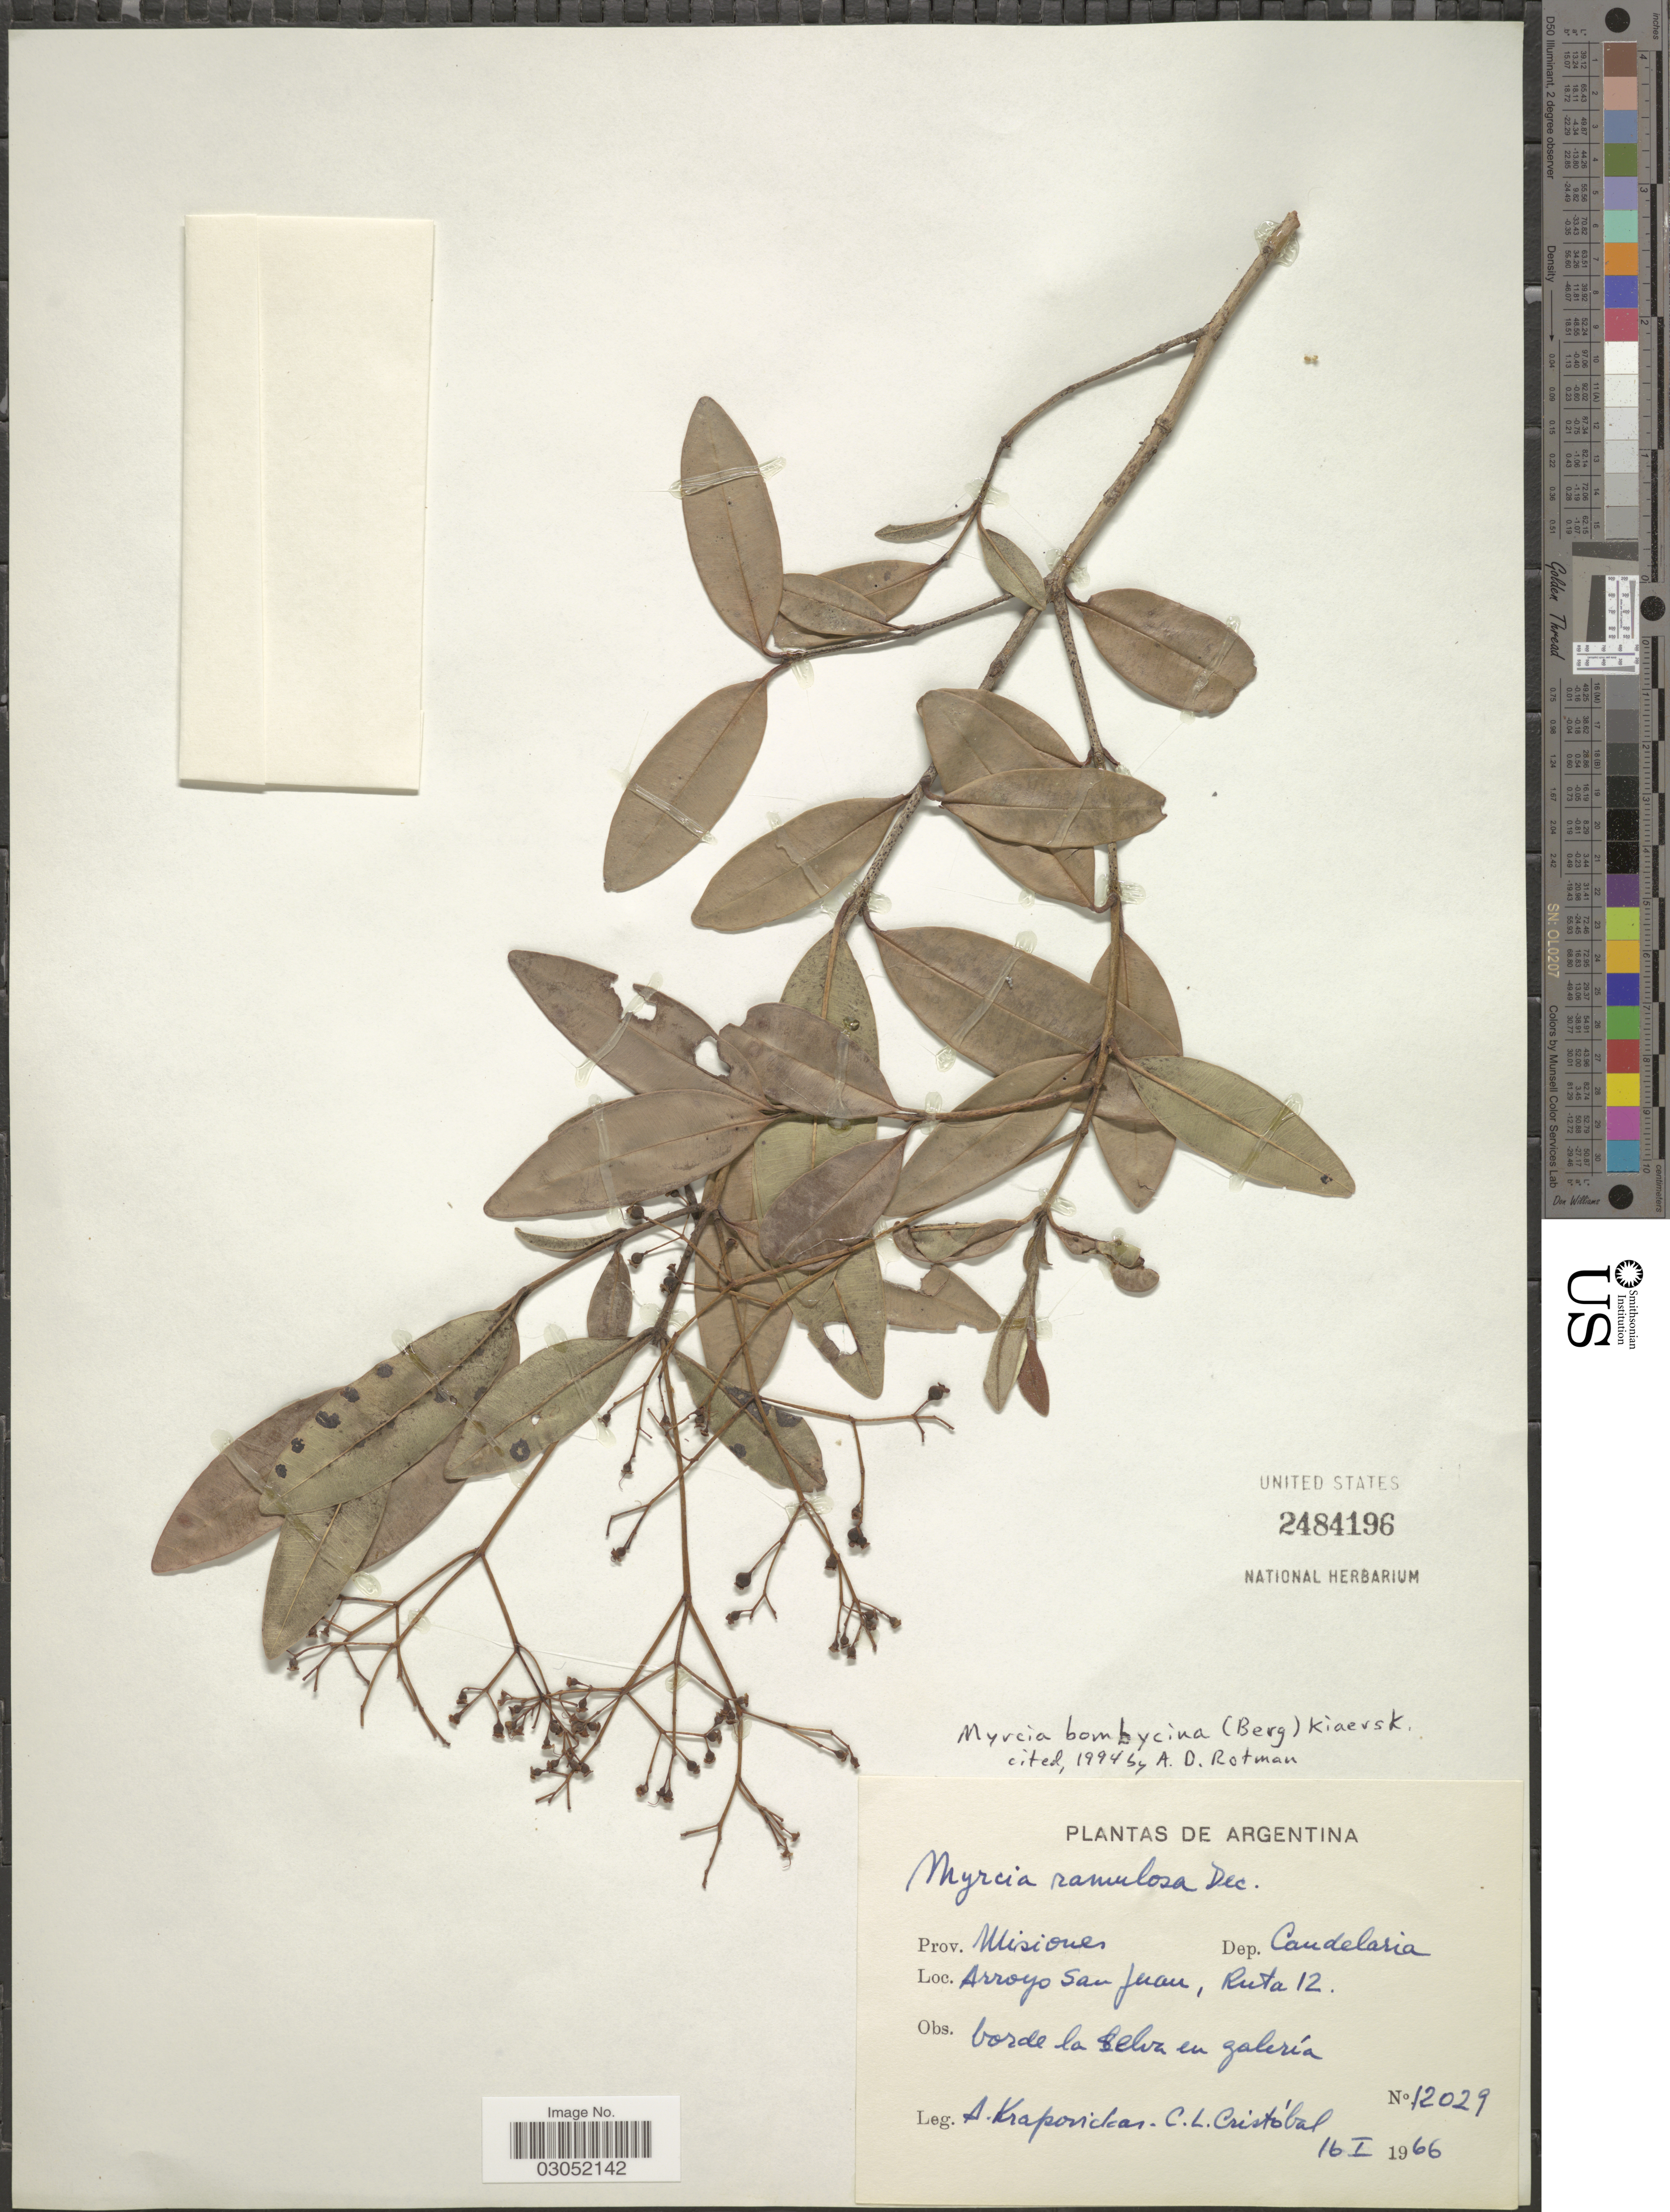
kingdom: Plantae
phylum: Tracheophyta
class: Magnoliopsida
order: Myrtales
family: Myrtaceae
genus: Myrcia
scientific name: Myrcia bombycina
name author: (O. Berg) Nied.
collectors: A. Krapovickas & C. L. Cristóbal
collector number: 12029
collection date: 1966-01-16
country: Argentina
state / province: Misiones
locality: Dep. Candelaria. Arroyo San Juan, Ruta 12.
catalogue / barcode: US 2484196